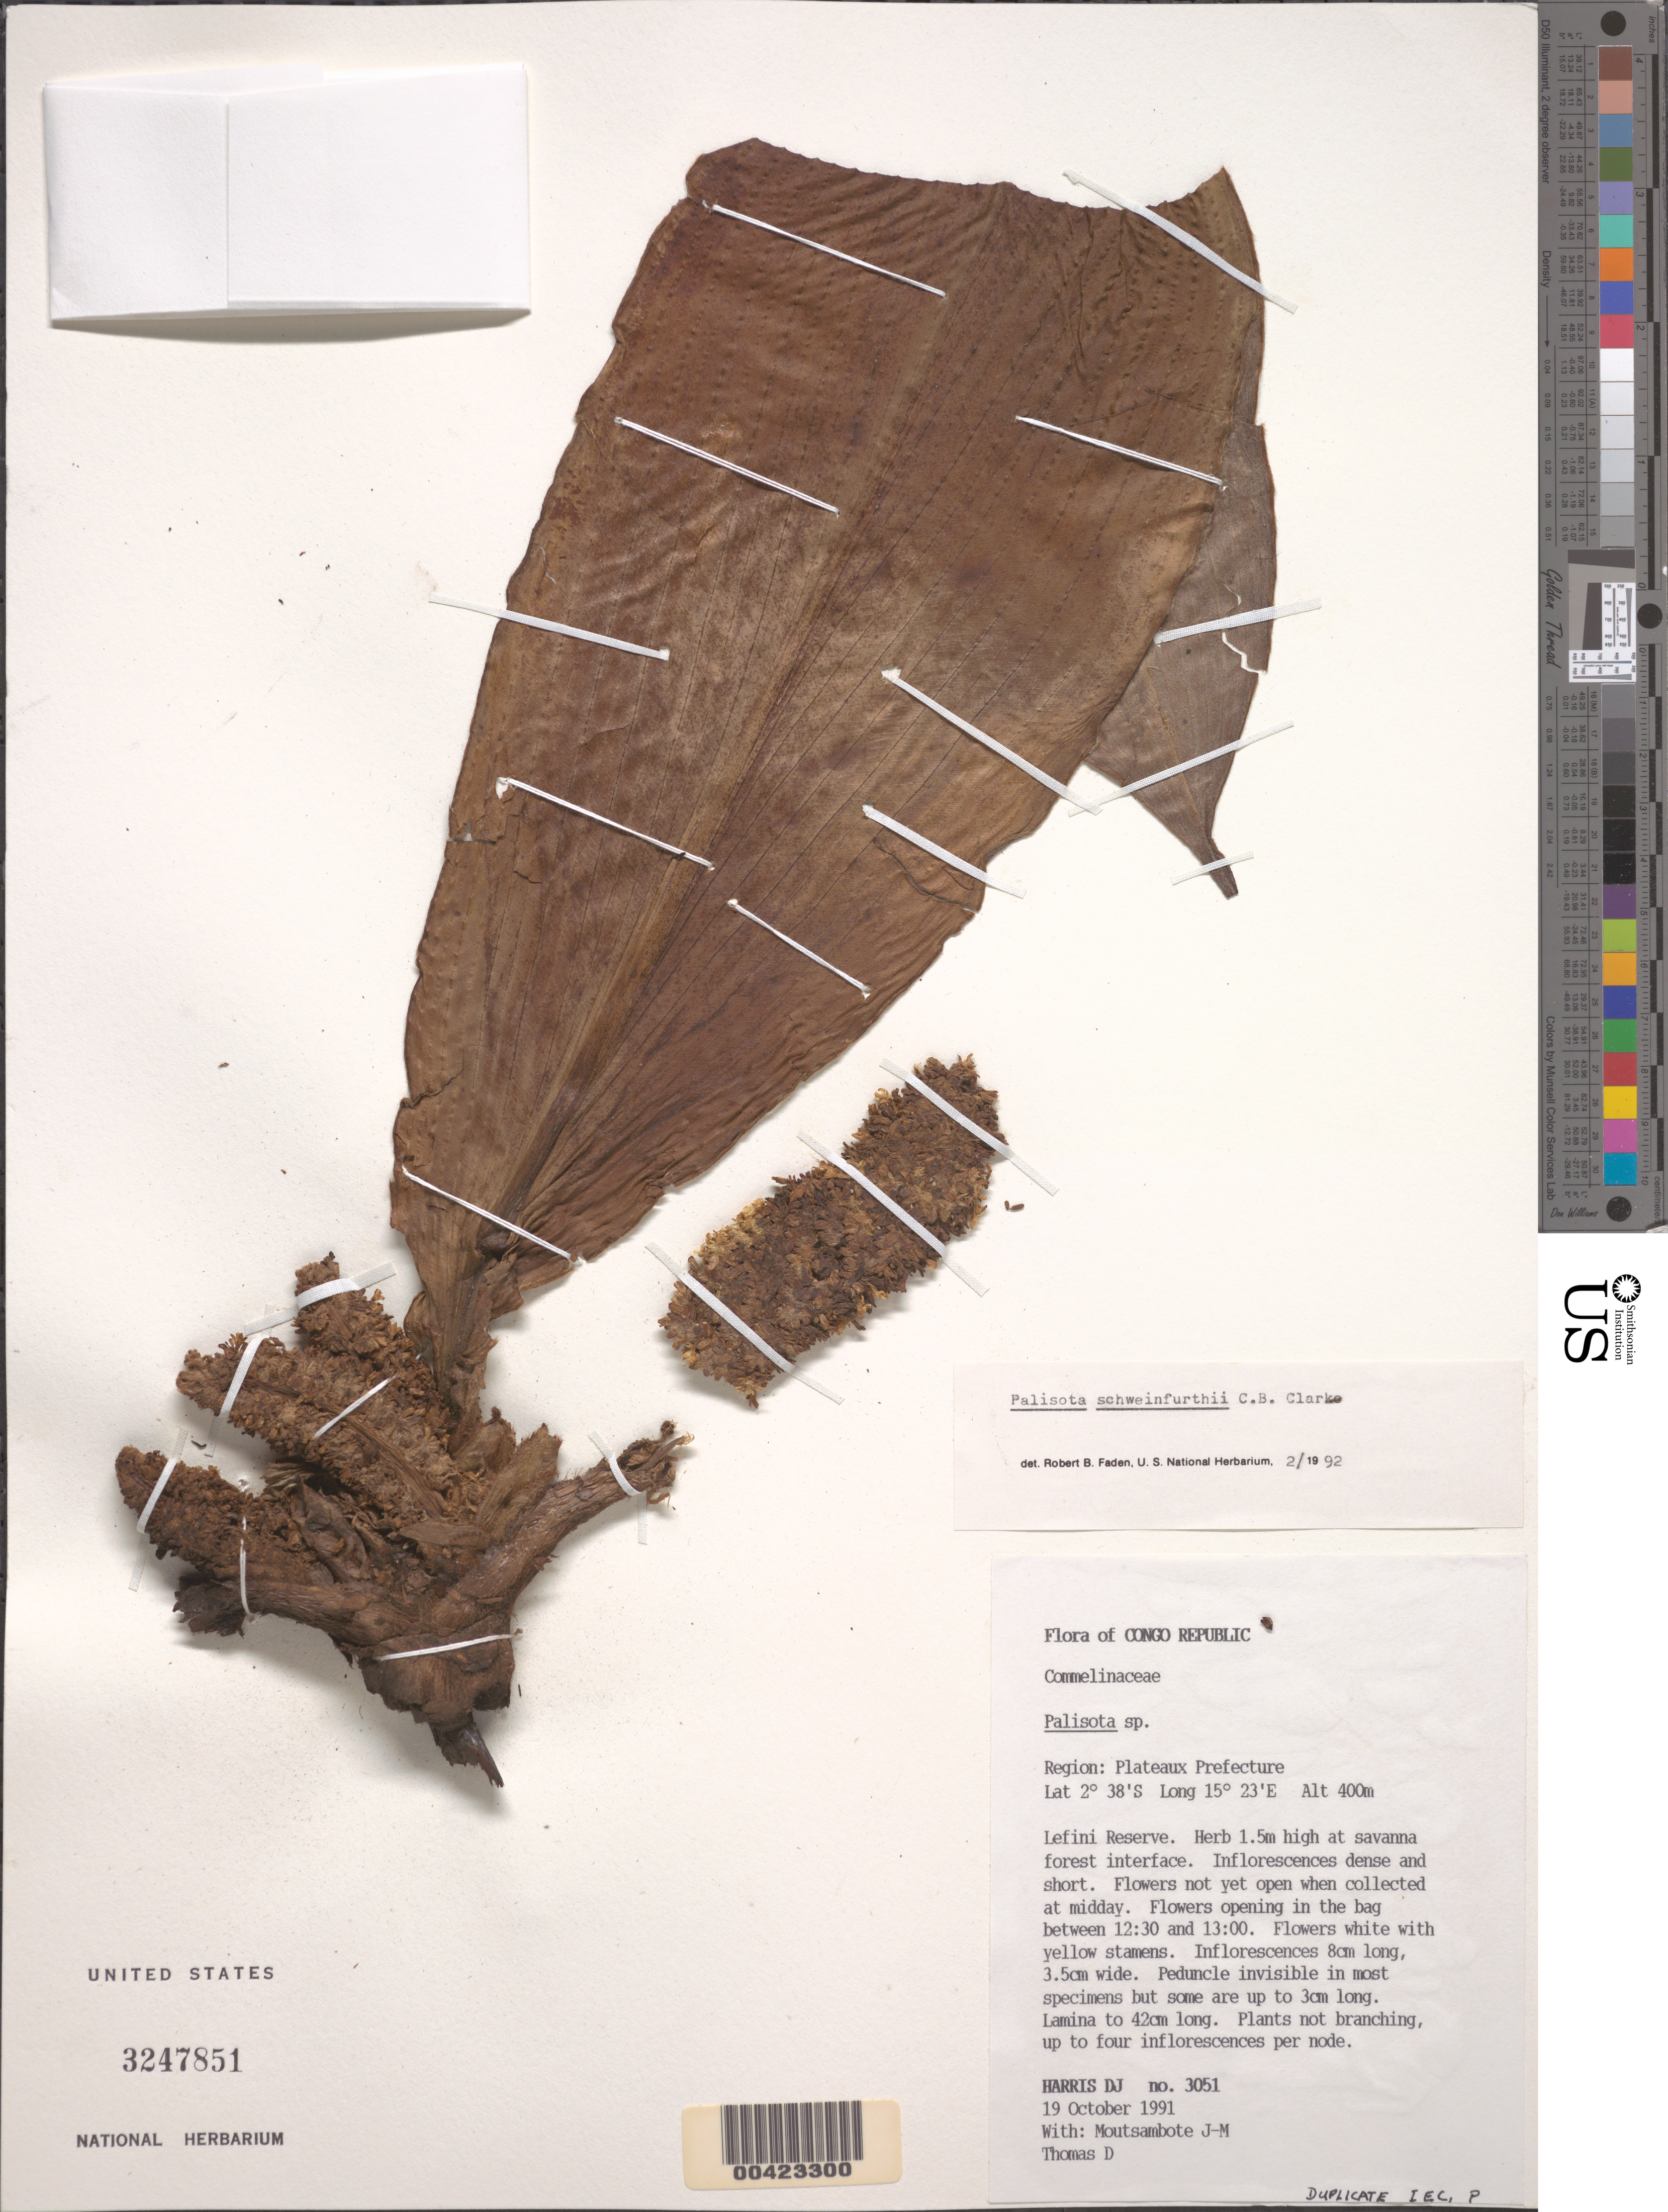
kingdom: Plantae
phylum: Tracheophyta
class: Liliopsida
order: Commelinales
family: Commelinaceae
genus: Palisota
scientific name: Palisota schweinfurthii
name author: C.B. Clarke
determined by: Faden, Robert B., (US), Smithsonian Institution - National Museum of Natural History (UNITED STATES)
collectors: D. J. Harris, J. Moutsambote & D. Thomas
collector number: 3051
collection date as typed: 10 Oct 1991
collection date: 1991-10-10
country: Congo, Republic of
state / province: Plateaux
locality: Lefini Reserve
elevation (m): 400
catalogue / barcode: US 3247851